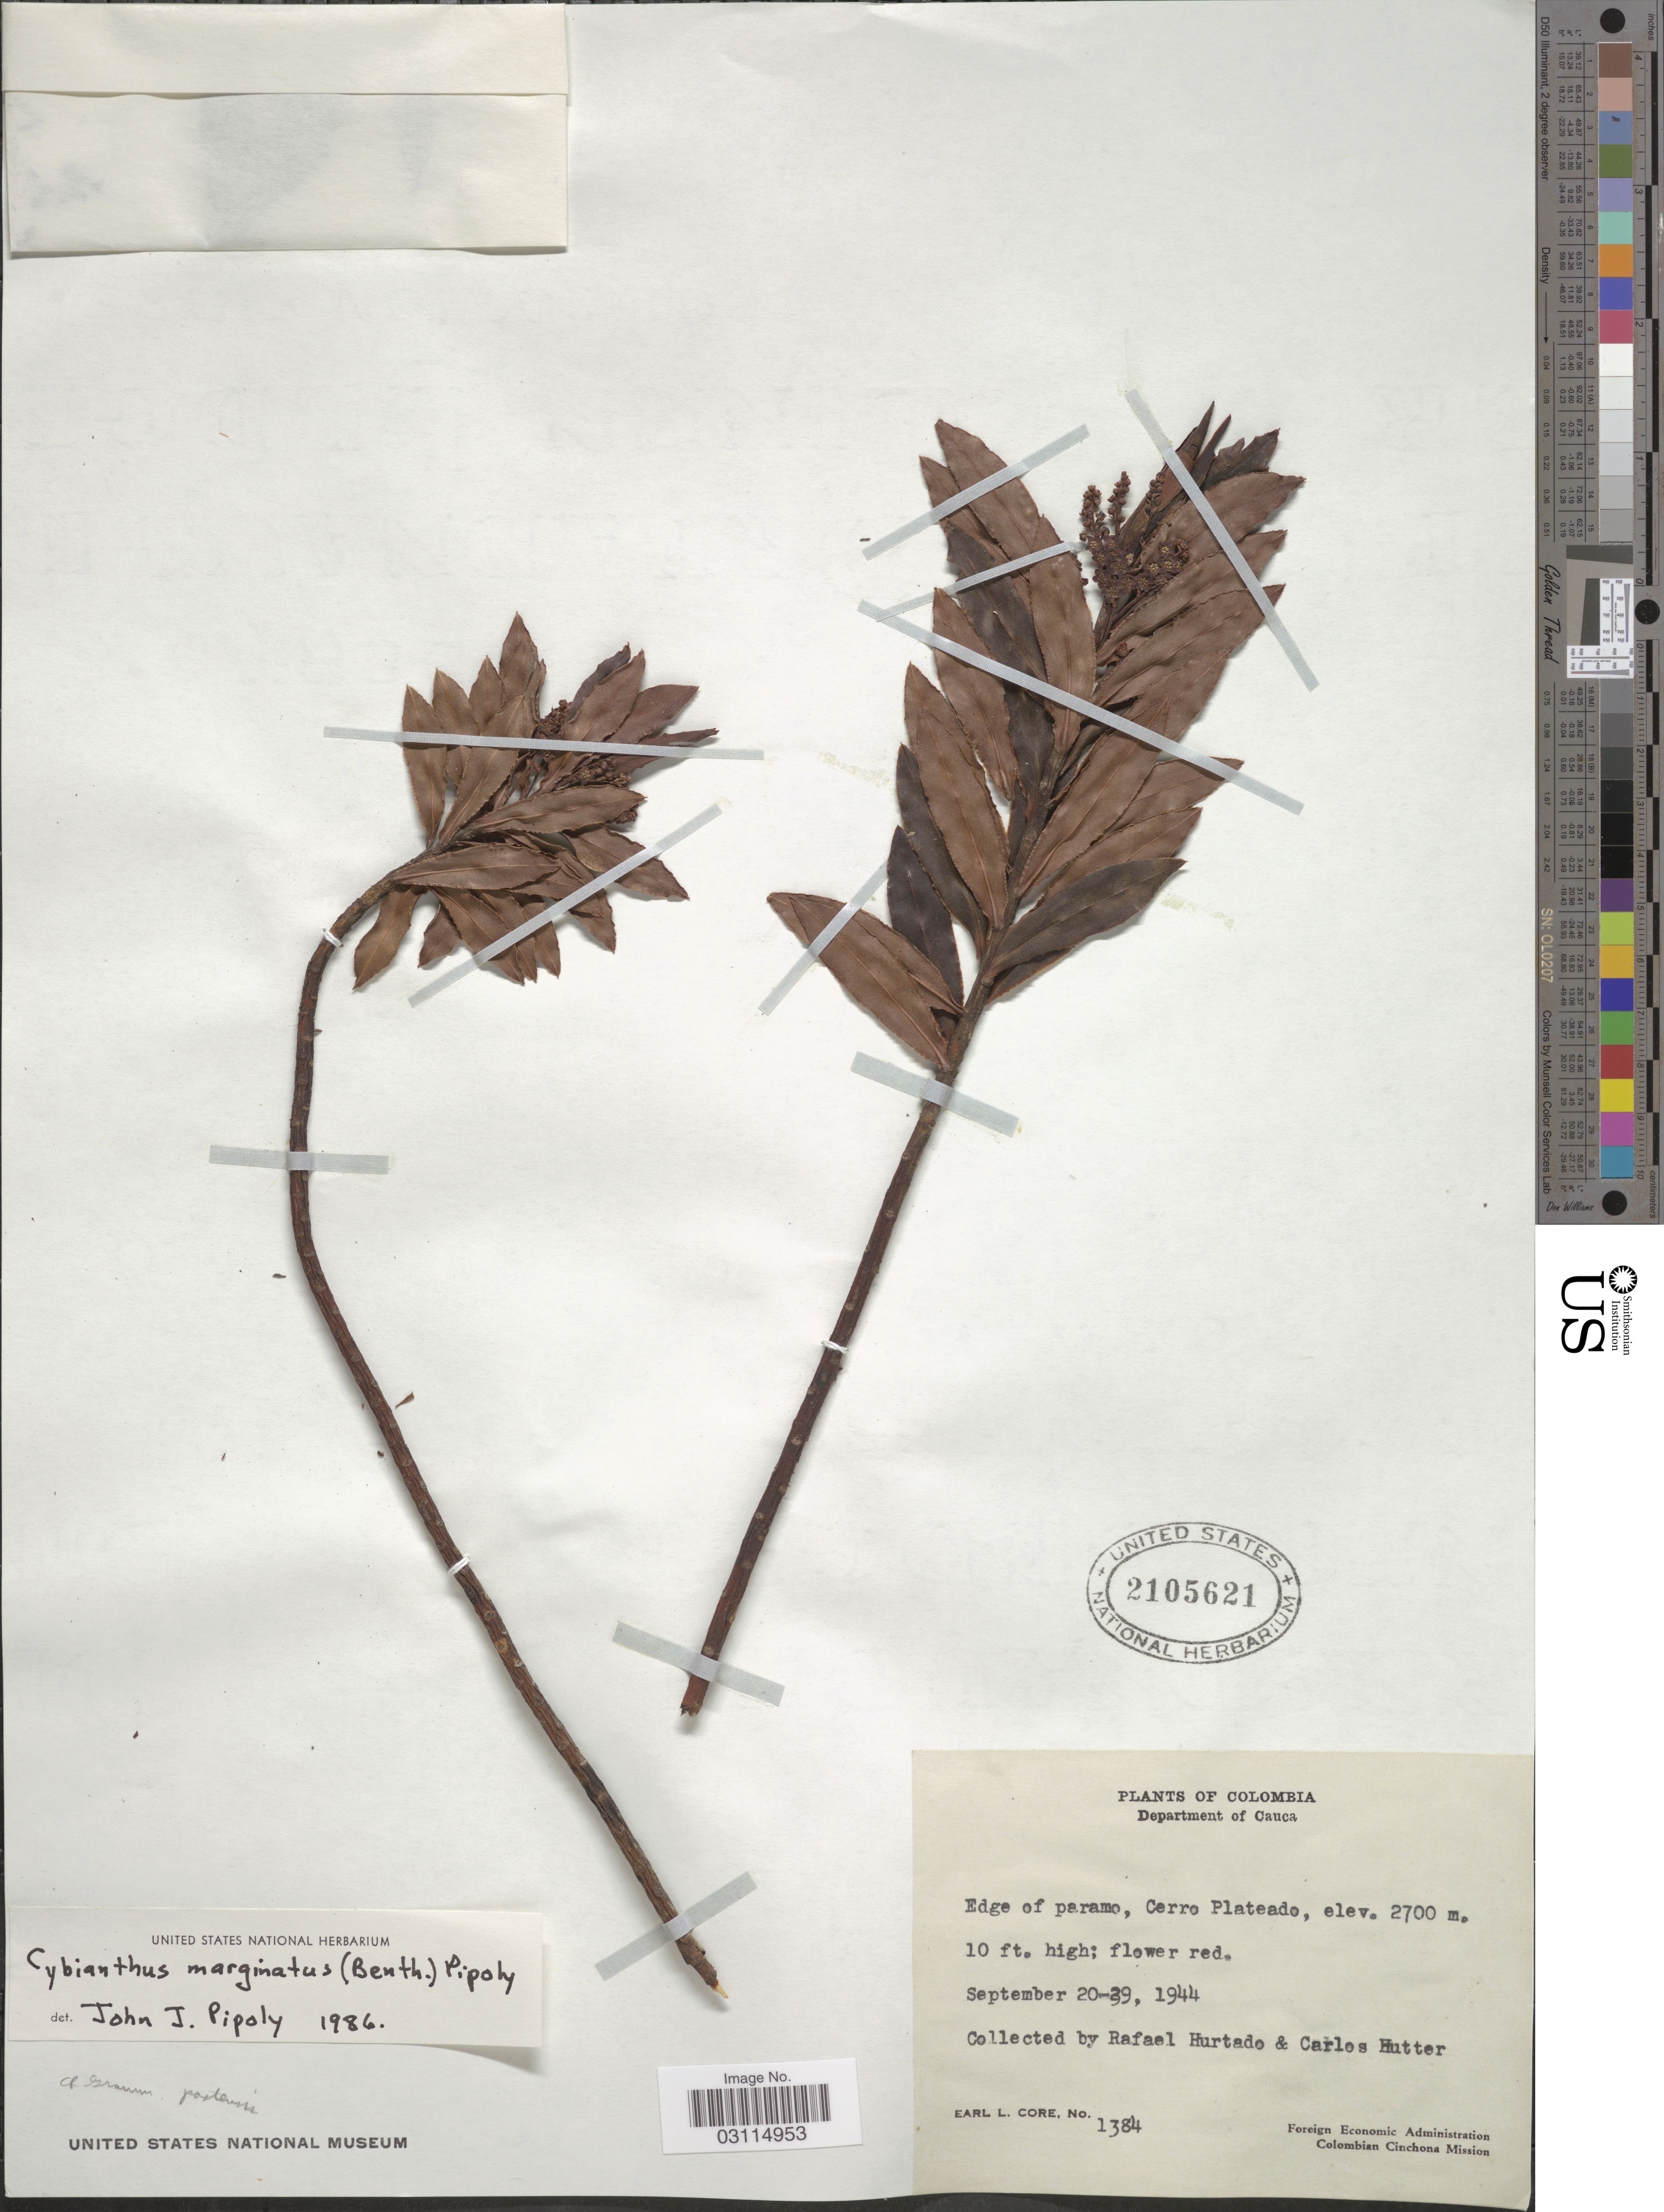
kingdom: Plantae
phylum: Tracheophyta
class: Magnoliopsida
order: Ericales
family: Primulaceae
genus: Cybianthus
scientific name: Cybianthus marginatus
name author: (Benth.) Pipoly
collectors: E. L. Core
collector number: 1384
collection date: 1944-09-20/1944-09-29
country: Colombia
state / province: Cauca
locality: Department of Cauca. Edge of paramo, Cerro Plateado.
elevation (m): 2700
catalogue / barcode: US 2105621